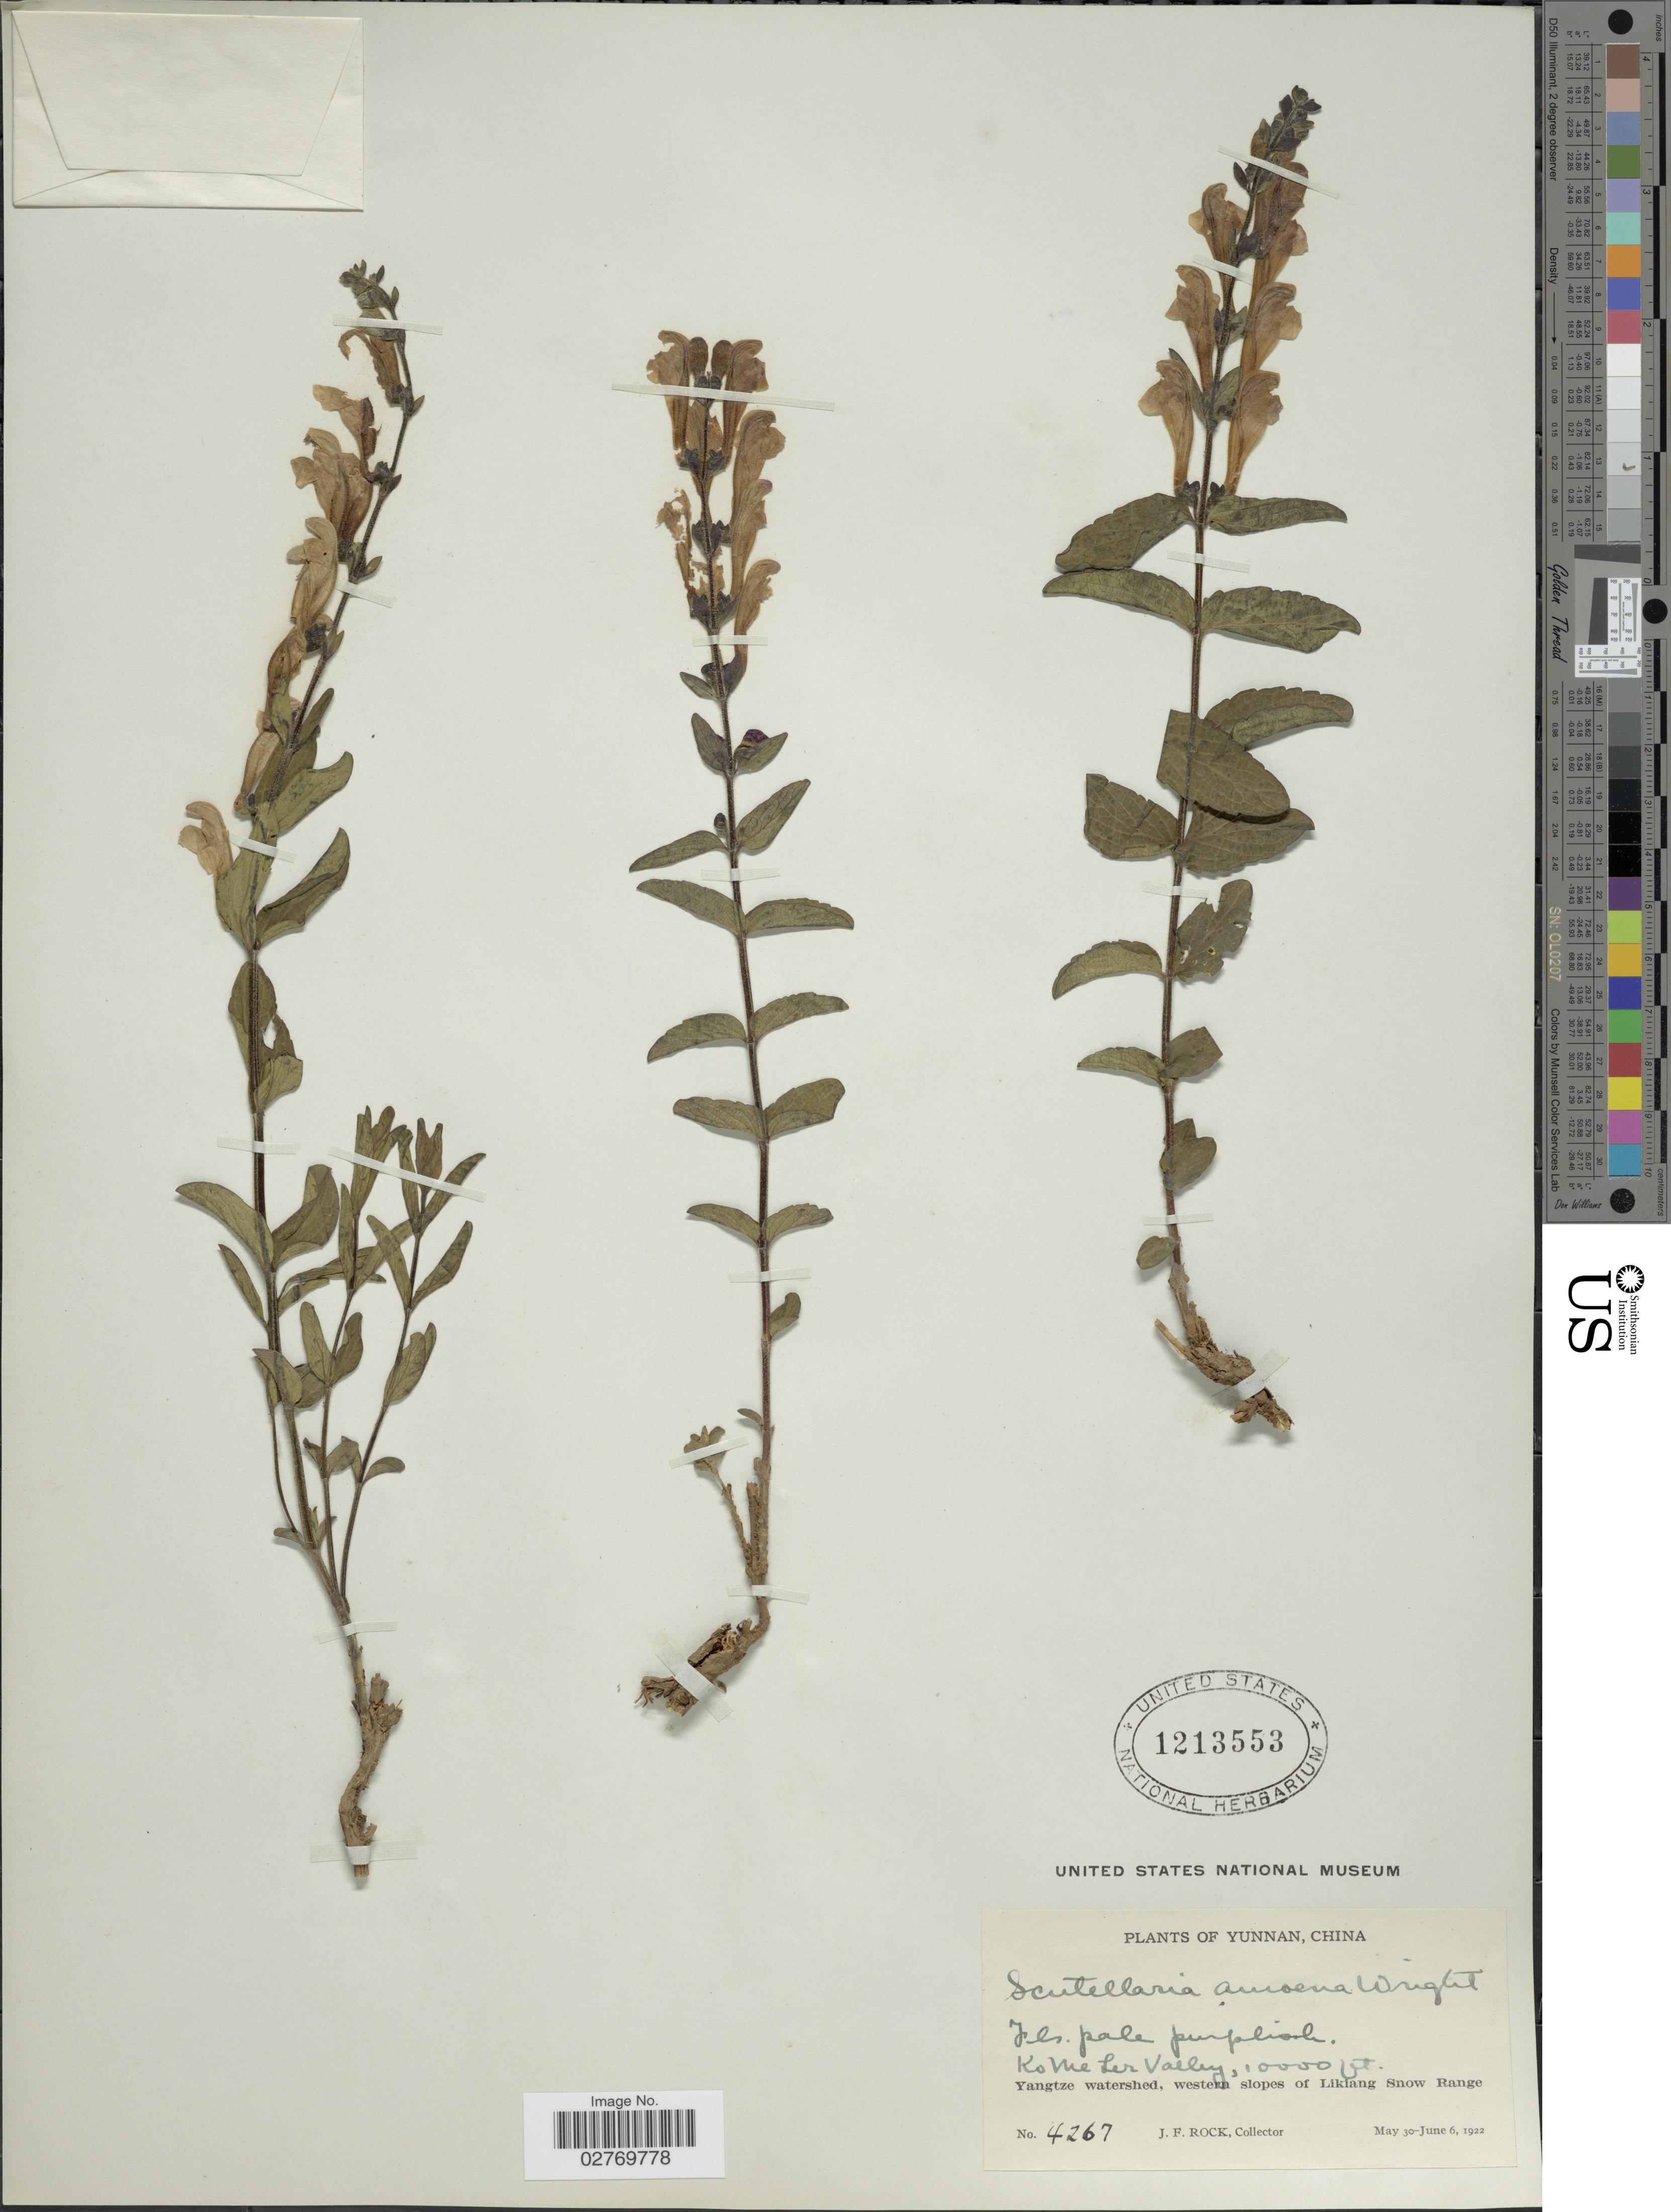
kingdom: Plantae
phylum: Tracheophyta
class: Magnoliopsida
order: Lamiales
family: Lamiaceae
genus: Scutellaria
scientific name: Scutellaria amoena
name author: C.H. Wright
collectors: J. Rock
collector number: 4267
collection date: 1922-05-30/1922-06-06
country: China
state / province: Yunnan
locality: Ko Me Ler Valley. Yangtze watershed, western slopes of Likiang Snow Range.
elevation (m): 3048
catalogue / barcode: US 1213553